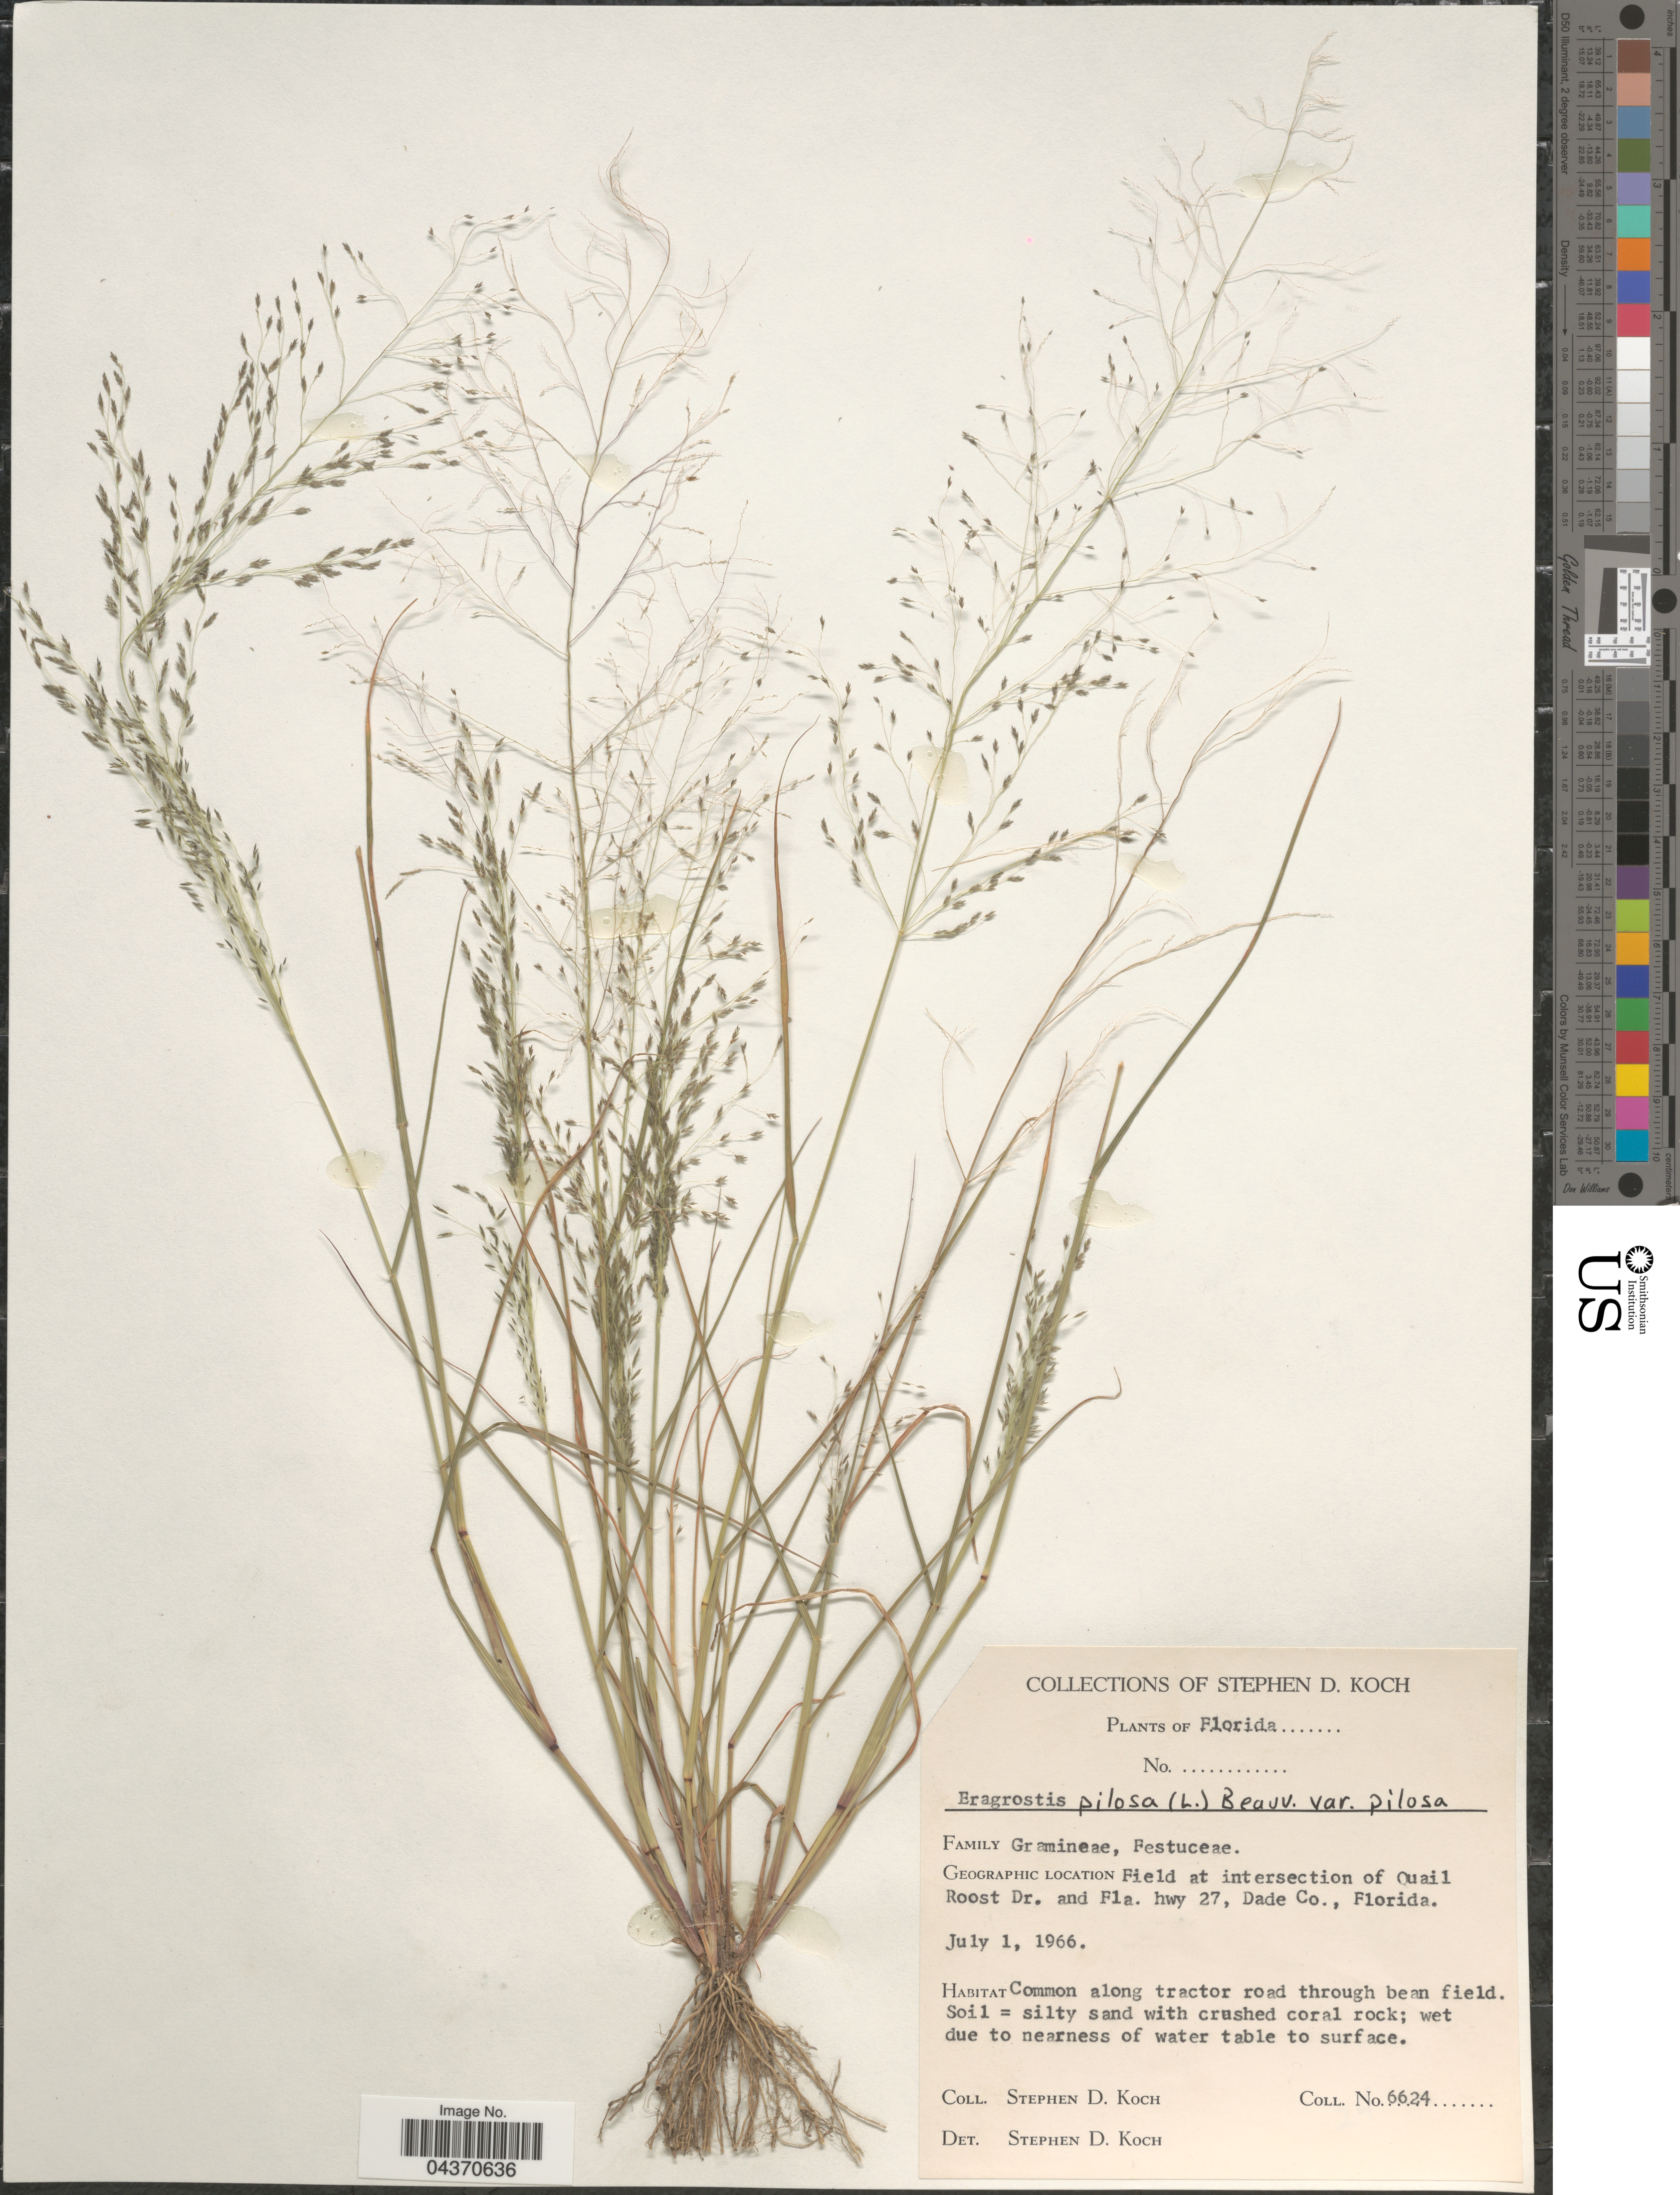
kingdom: Plantae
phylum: Tracheophyta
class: Liliopsida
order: Poales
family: Poaceae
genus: Eragrostis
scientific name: Eragrostis pilosa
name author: (L.) P. Beauv.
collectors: S. D. Koch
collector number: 6624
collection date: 1966-07-01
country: United States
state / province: Florida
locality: Field at intersection of Quail Roost Dr. and Fla. hwy 27, Dade Co.